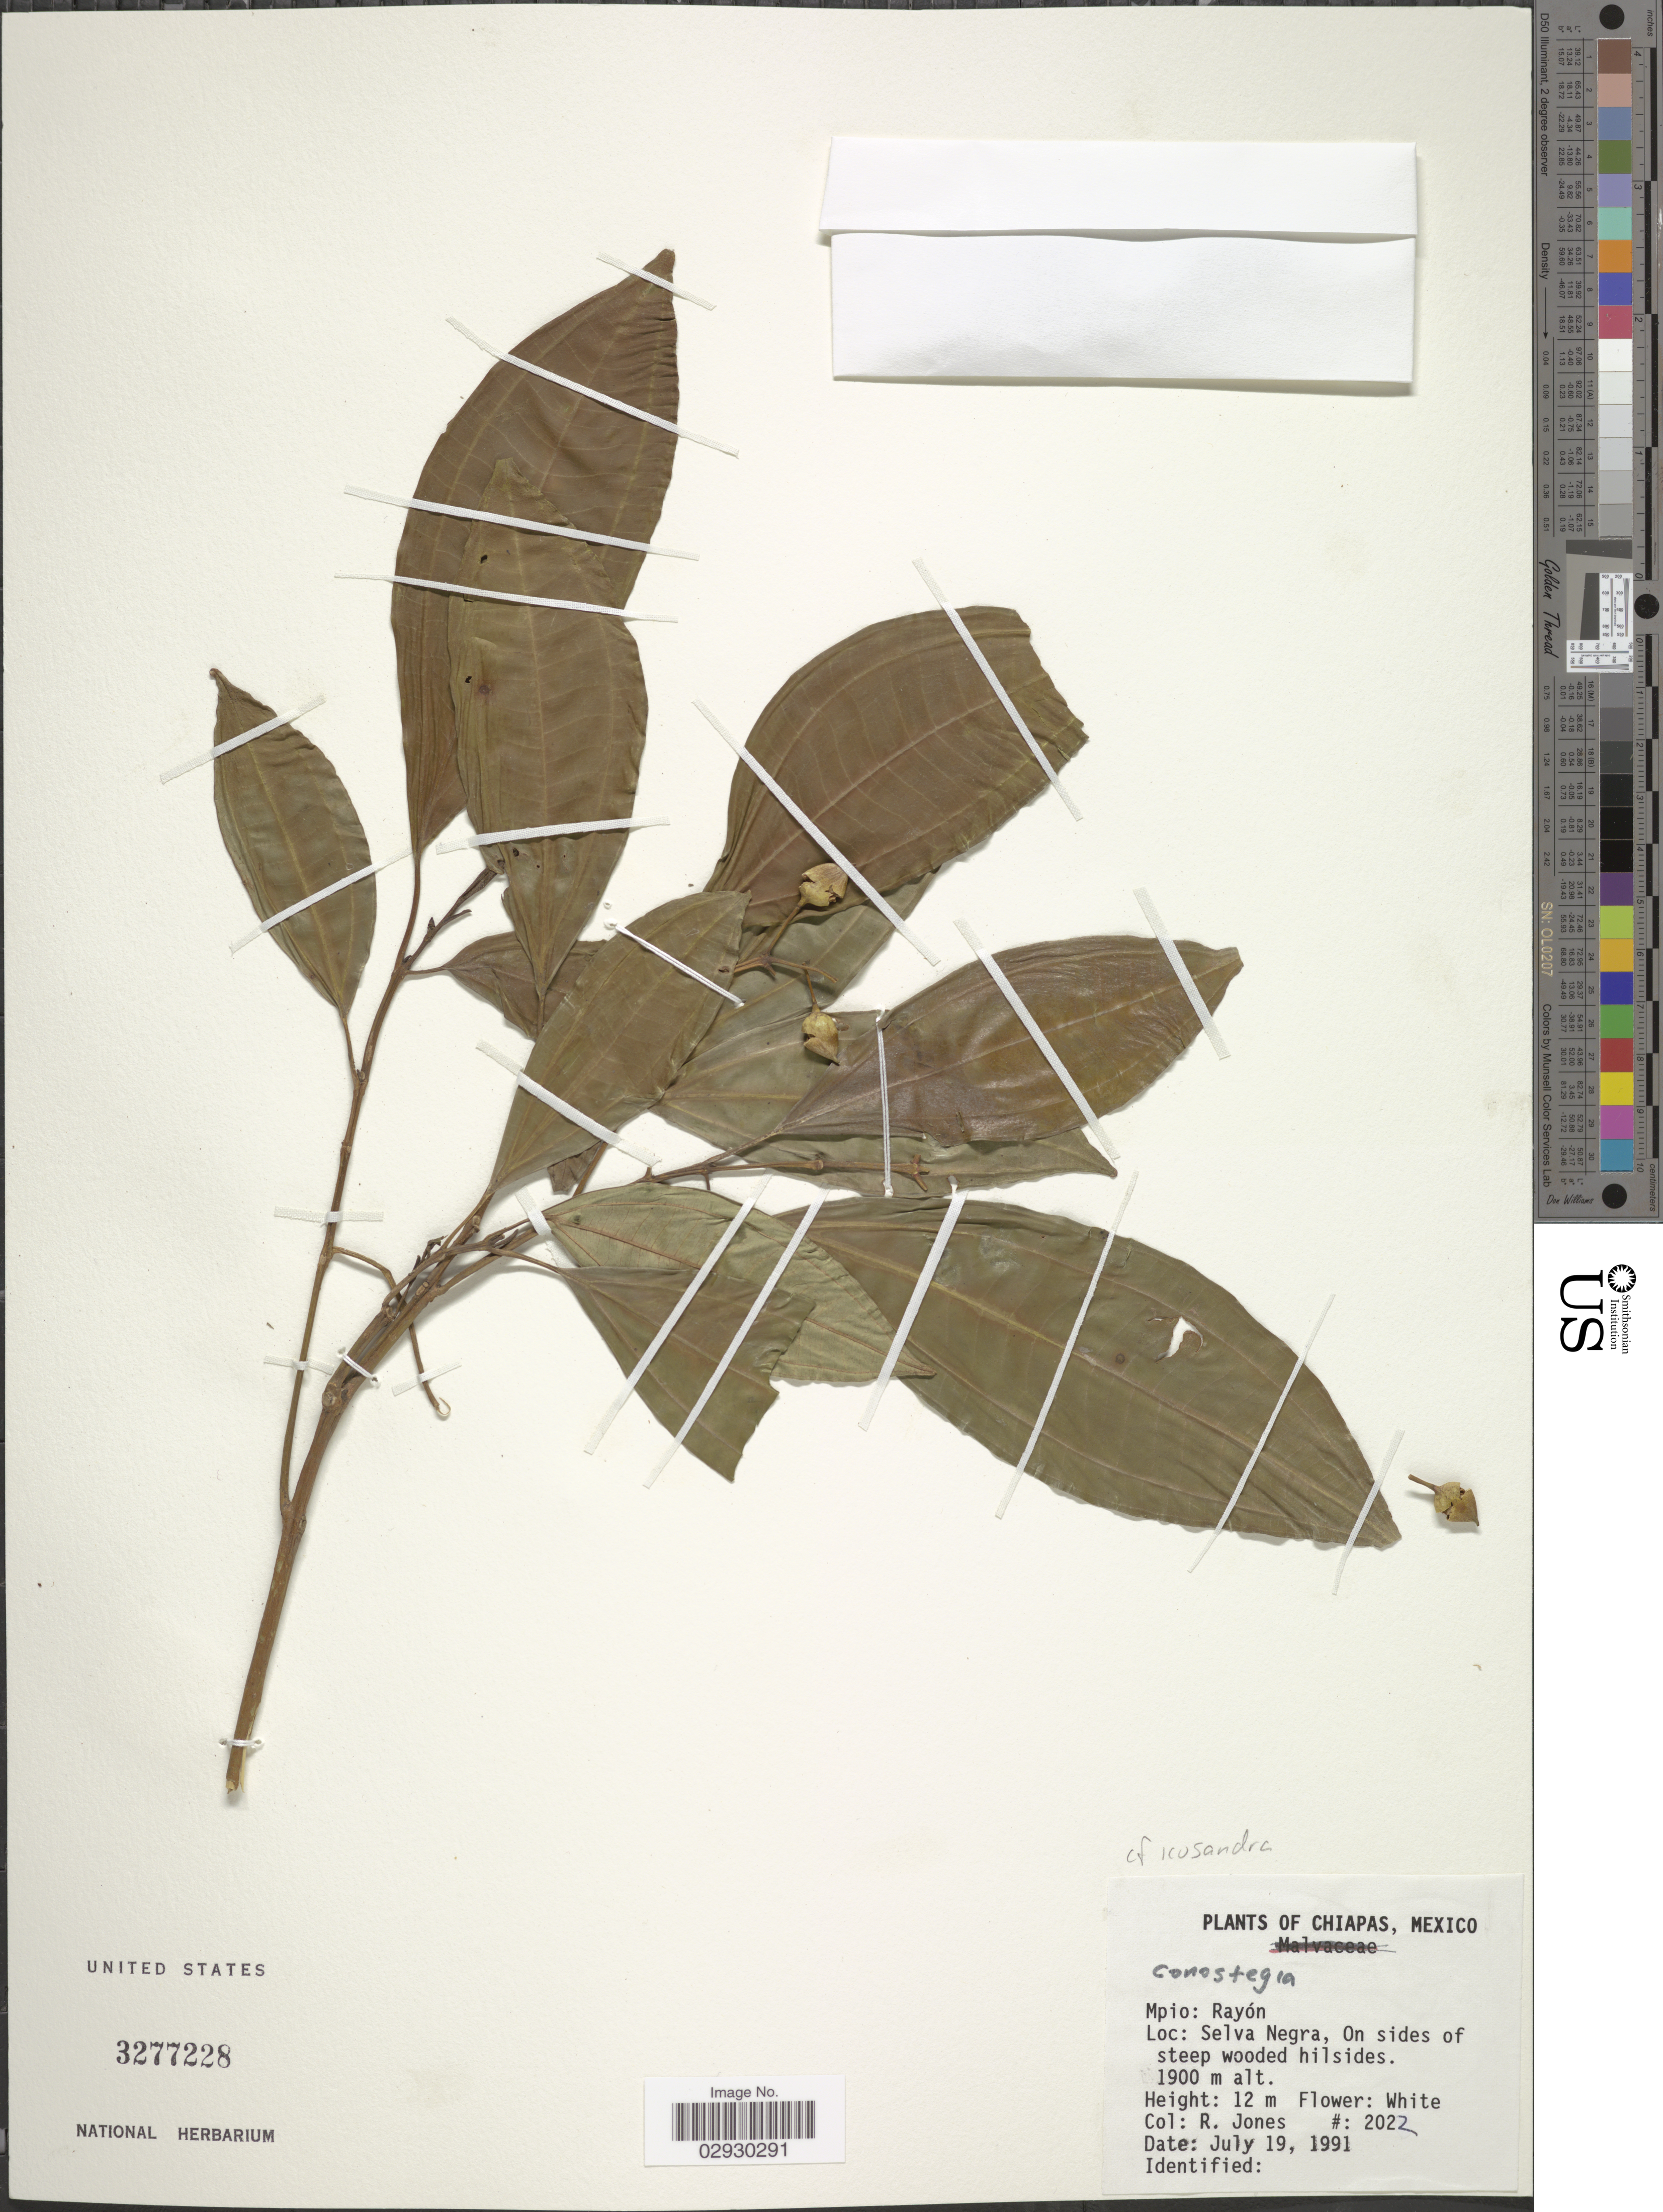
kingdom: Plantae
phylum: Tracheophyta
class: Magnoliopsida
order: Myrtales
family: Melastomataceae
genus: Conostegia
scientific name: Conostegia icosandra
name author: (Sw.) Urb.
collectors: R. Jones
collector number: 2022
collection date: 1991-07-19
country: Mexico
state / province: Chiapas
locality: Mpio: Rayón. Selva Negra, On sides of steep wooded hillsides.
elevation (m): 1900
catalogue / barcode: US 3277228